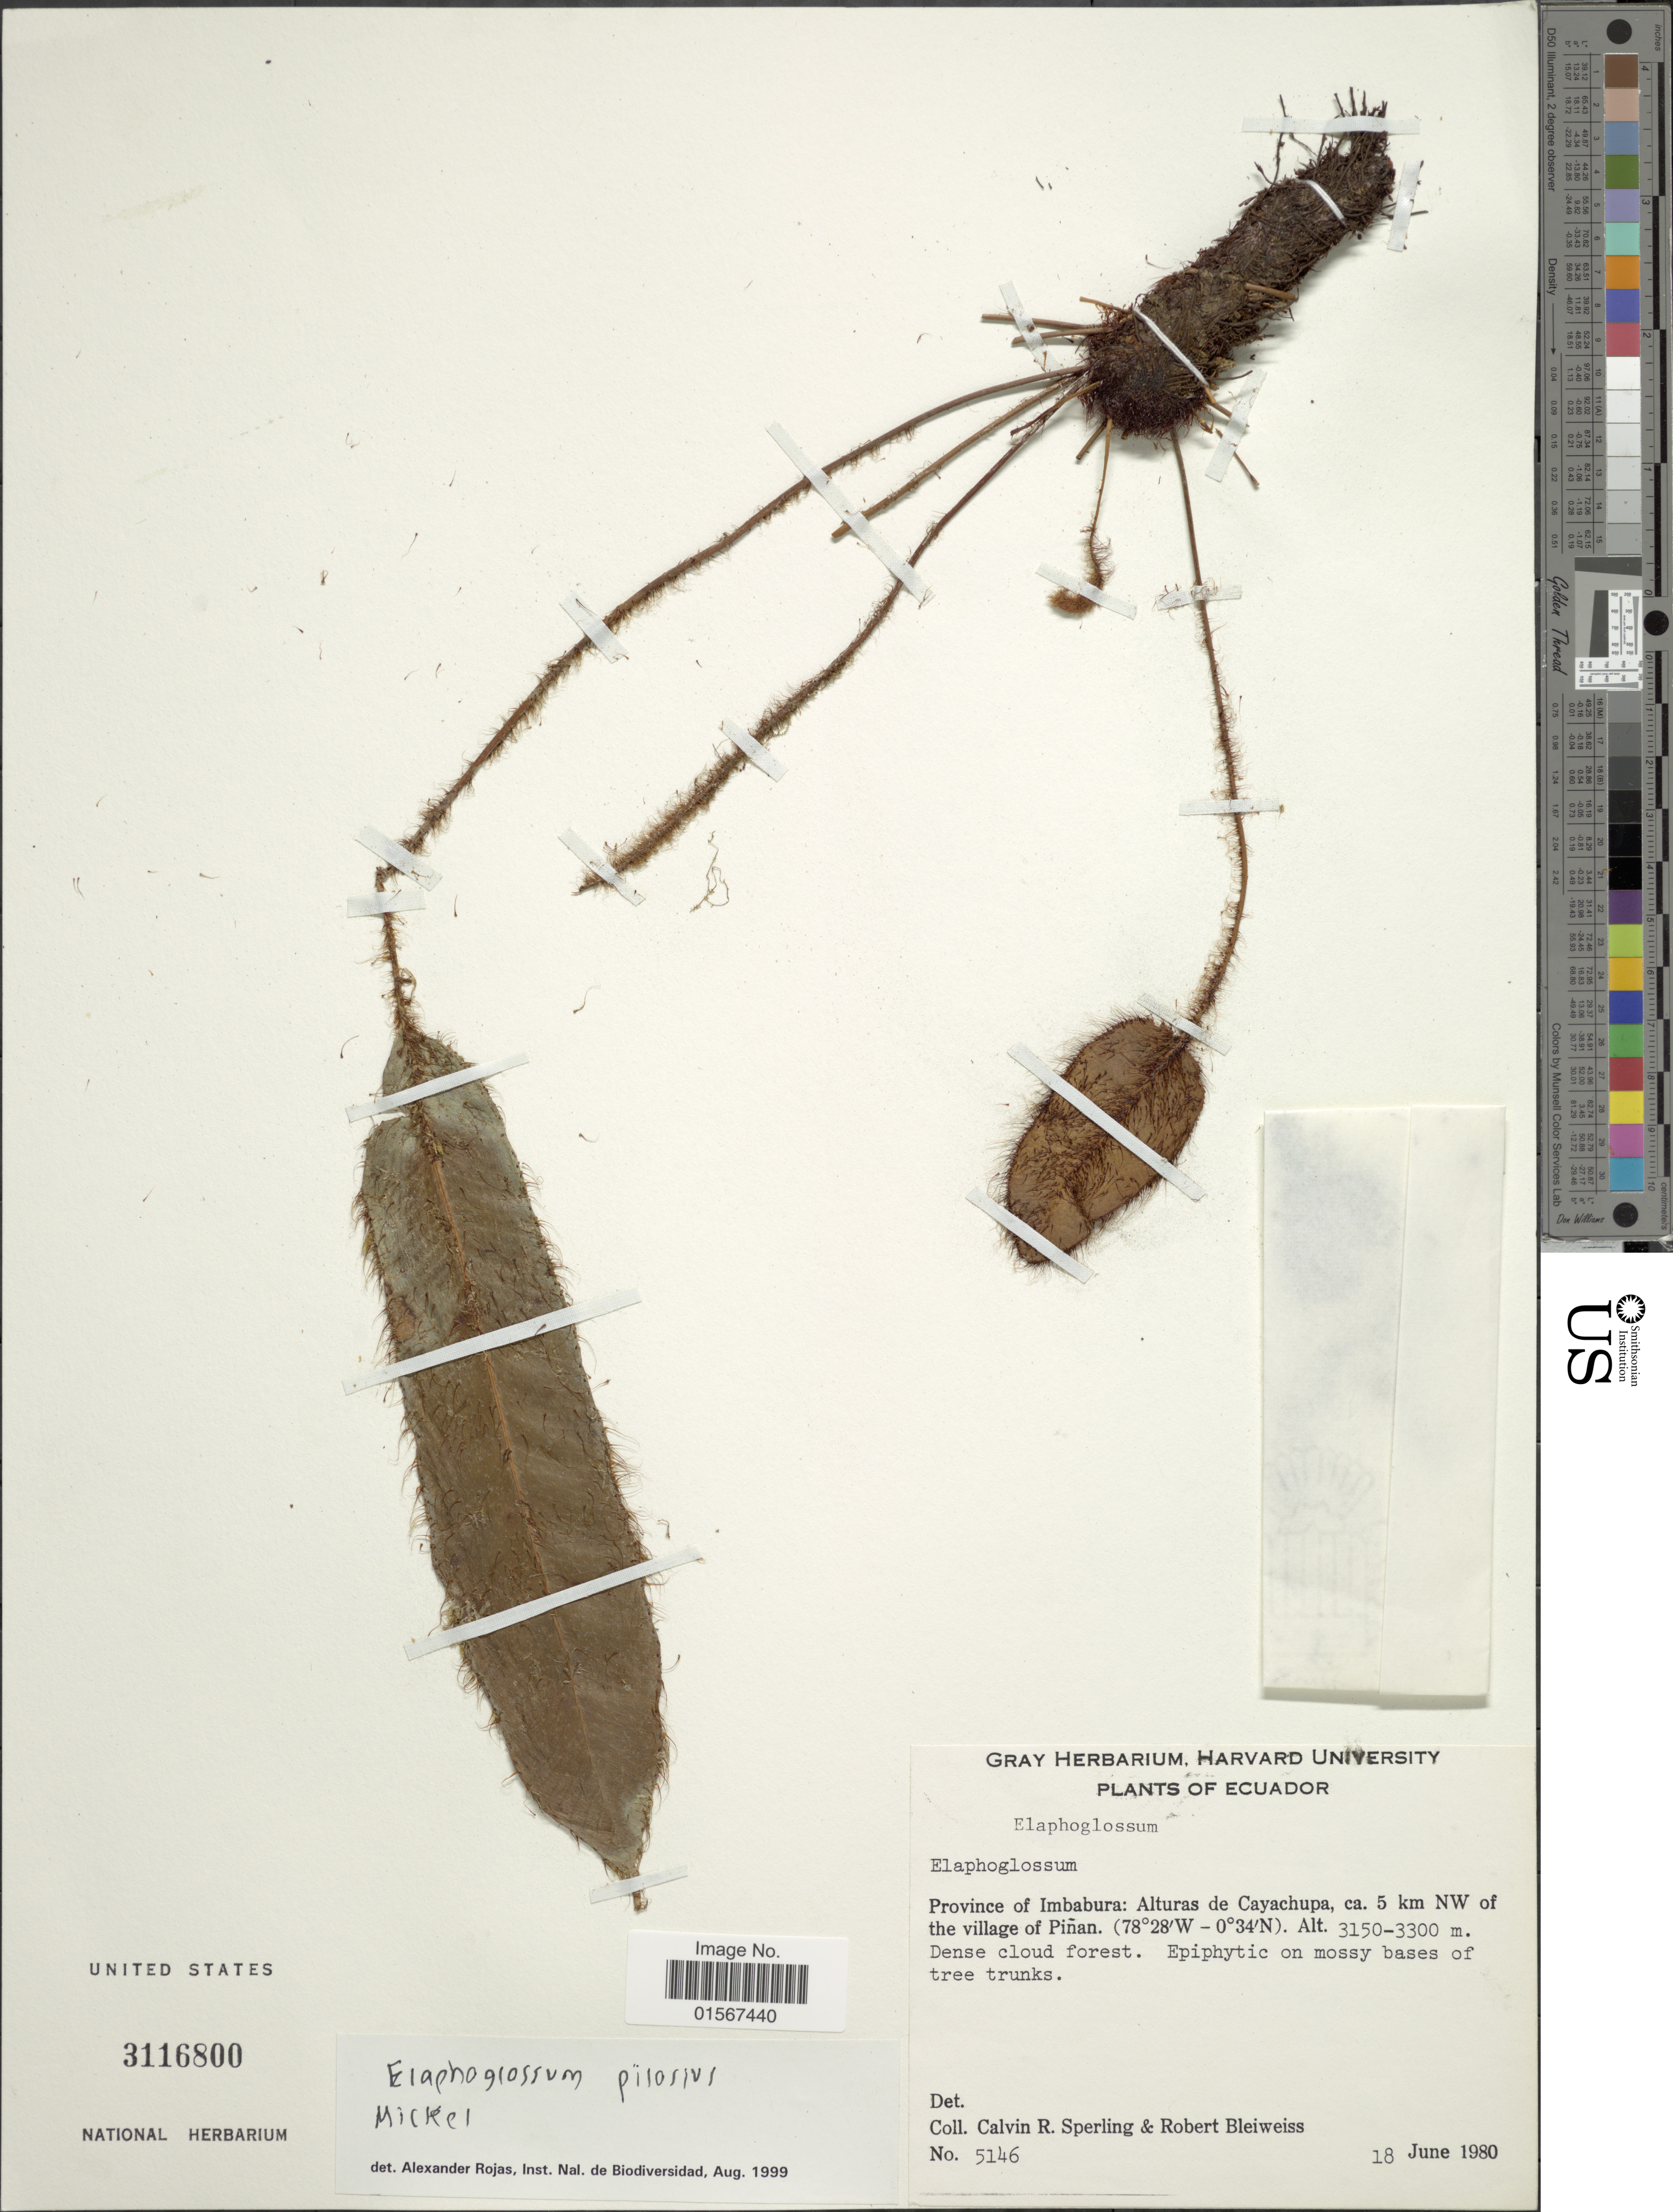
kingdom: Plantae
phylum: Tracheophyta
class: Polypodiopsida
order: Polypodiales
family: Dryopteridaceae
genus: Elaphoglossum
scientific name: Elaphoglossum pilosius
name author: Mickel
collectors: C. R. Sperling & R. Bleiweiss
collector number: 5146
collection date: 1980-06-18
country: Ecuador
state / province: Imbabura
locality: Ecuador, Province of Imbabura: Alturas de Cayachupa, ca. 5 km NW of the village of Piñan.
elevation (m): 3150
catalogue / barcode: US 3116800